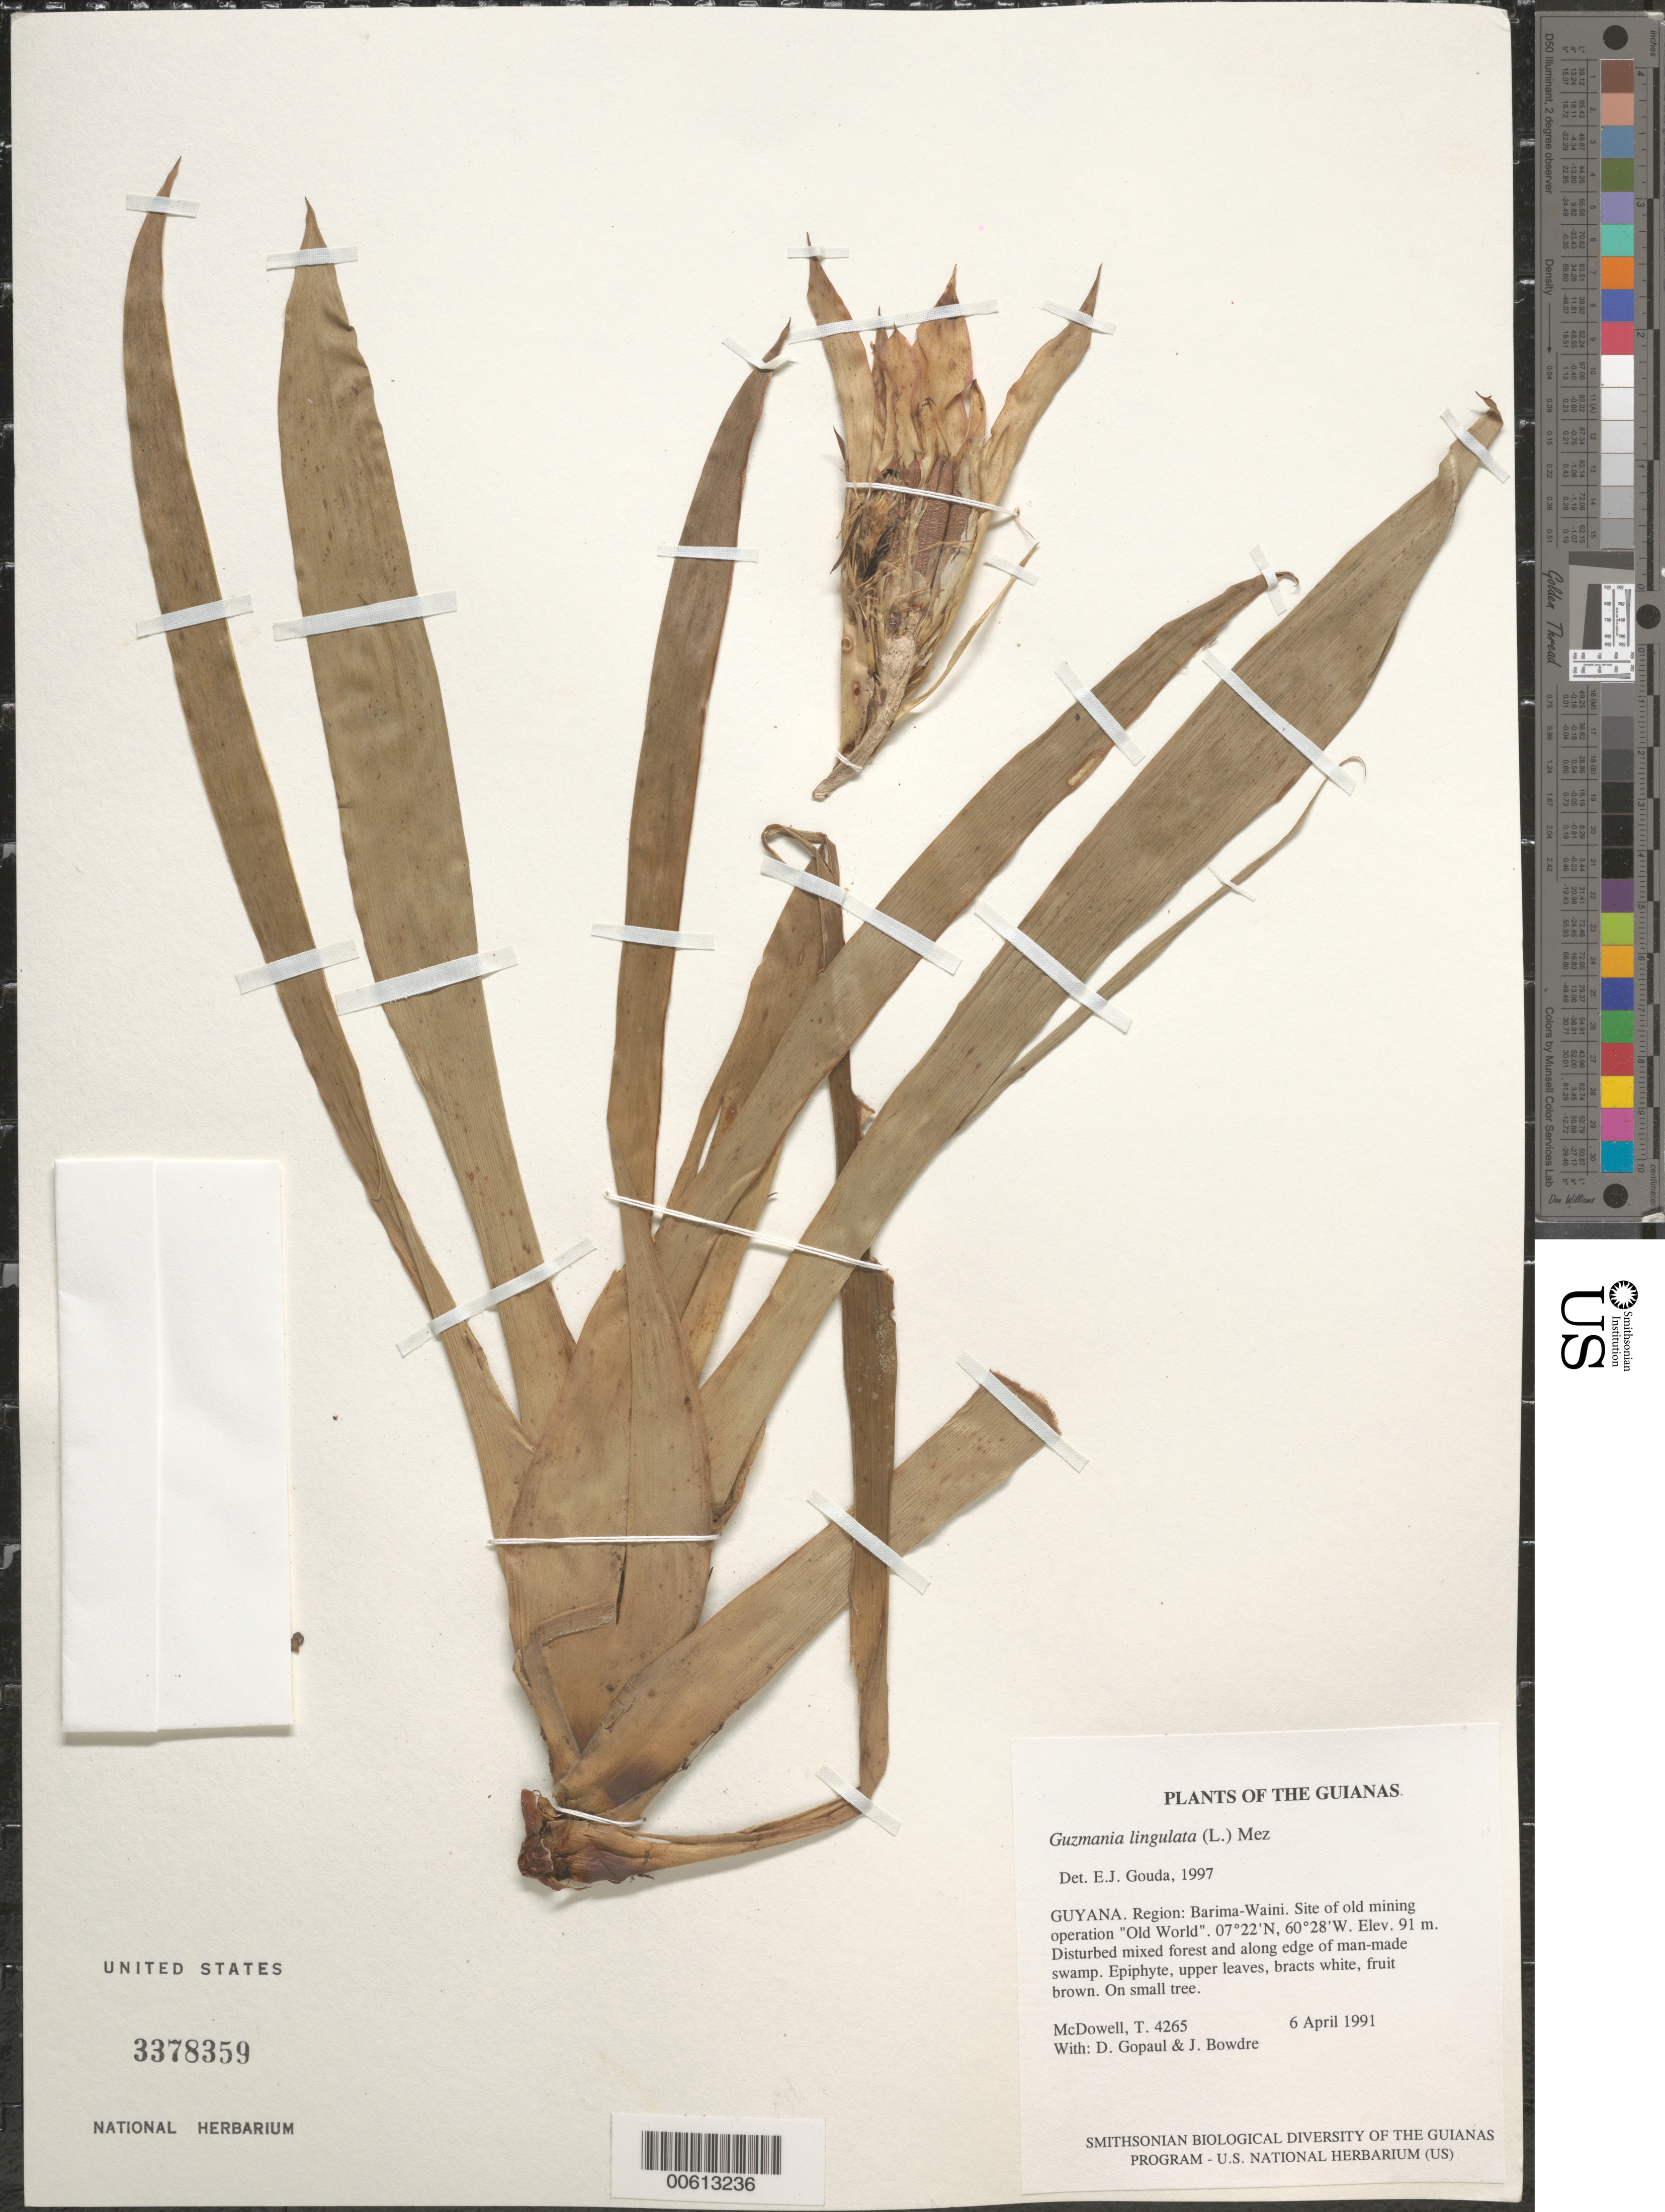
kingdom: Plantae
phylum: Tracheophyta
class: Liliopsida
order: Poales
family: Bromeliaceae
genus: Guzmania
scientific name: Guzmania lingulata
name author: (L.) Mez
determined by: Gouda, E. J.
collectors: T. McDowell, D. Gopaul & J. Bowdre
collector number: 4265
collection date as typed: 6 April 1991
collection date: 1991-04-06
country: Guyana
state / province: Barima-Waini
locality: Site of old mining operation "Old World"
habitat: Disturbed mixed forest and along edge of man-made swamp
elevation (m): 91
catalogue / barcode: US 3378359